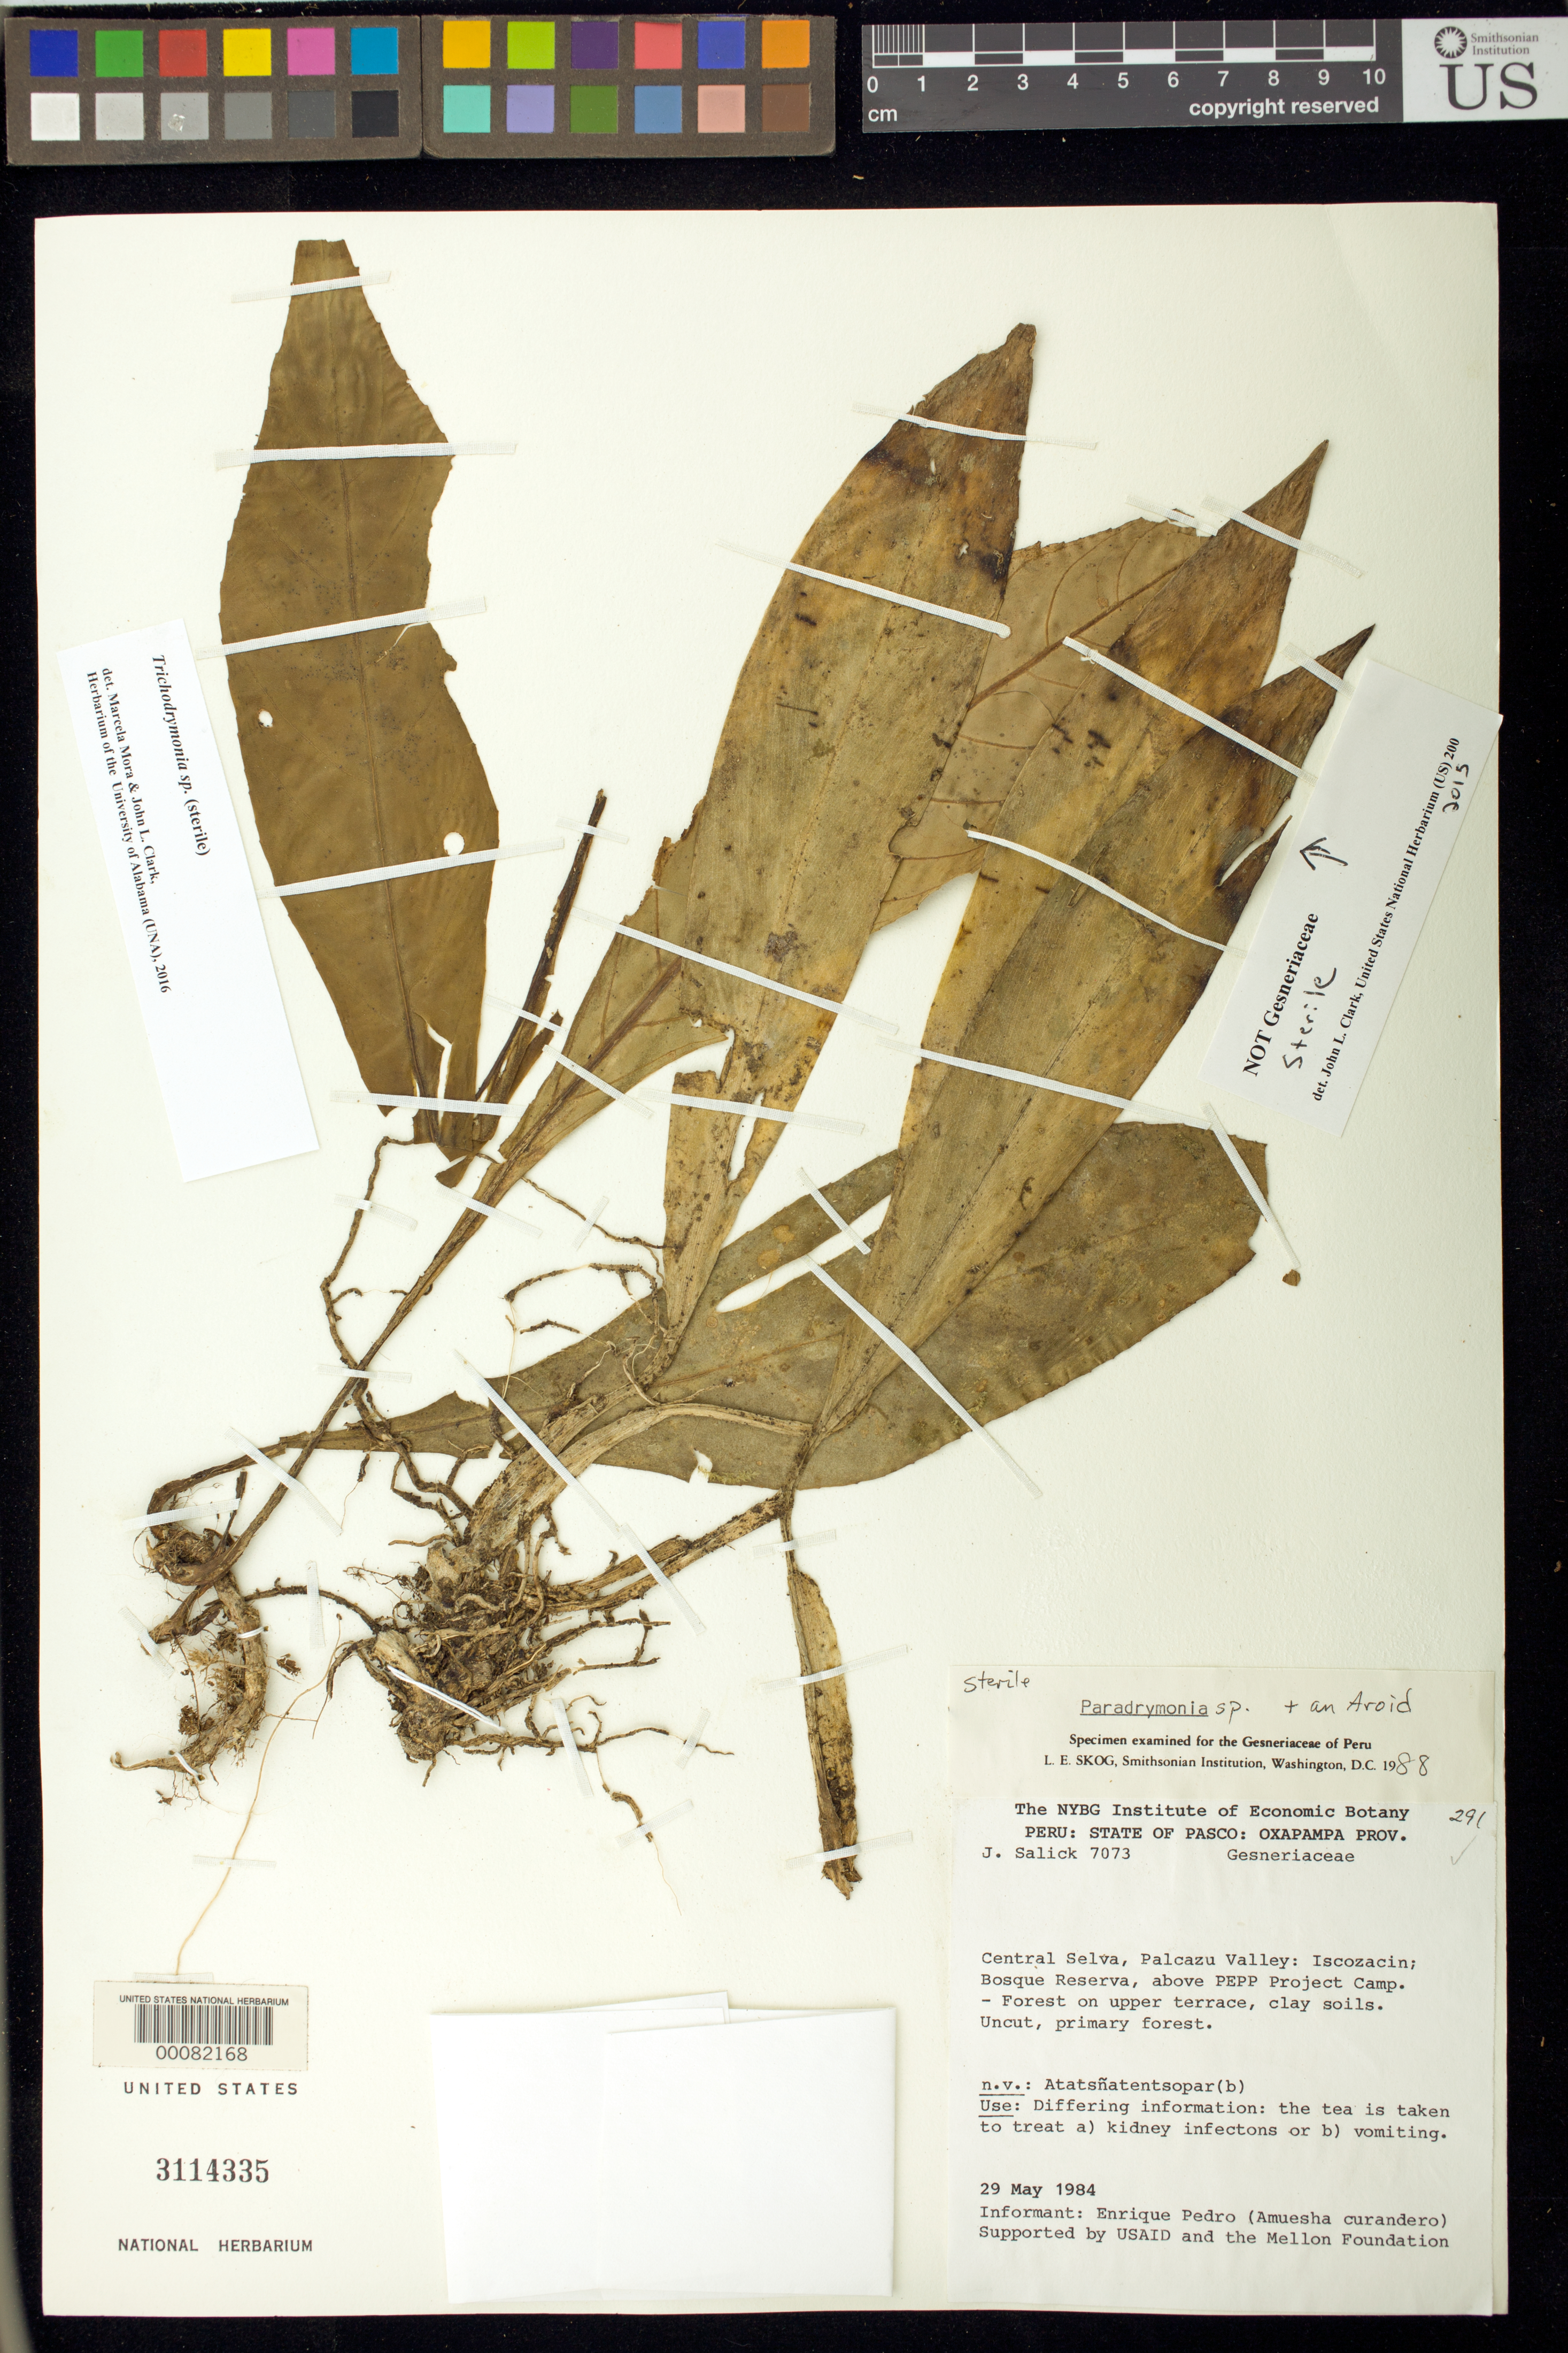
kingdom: Plantae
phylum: Tracheophyta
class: Magnoliopsida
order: Lamiales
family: Gesneriaceae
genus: Trichodrymonia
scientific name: Trichodrymonia sp.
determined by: Mora, M. M.; Clark, J. L.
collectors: J. Salick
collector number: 7073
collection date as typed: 29 May 1984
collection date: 1984-05-29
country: Peru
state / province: Pasco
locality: Prov. Oxapampa; Central Selva, Palcazu valley, Iscozacin, Bosque Reserva, above PEPP project camp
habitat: Forest on upper terrace, clay soils, uncut, primary forest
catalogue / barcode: US 3114335